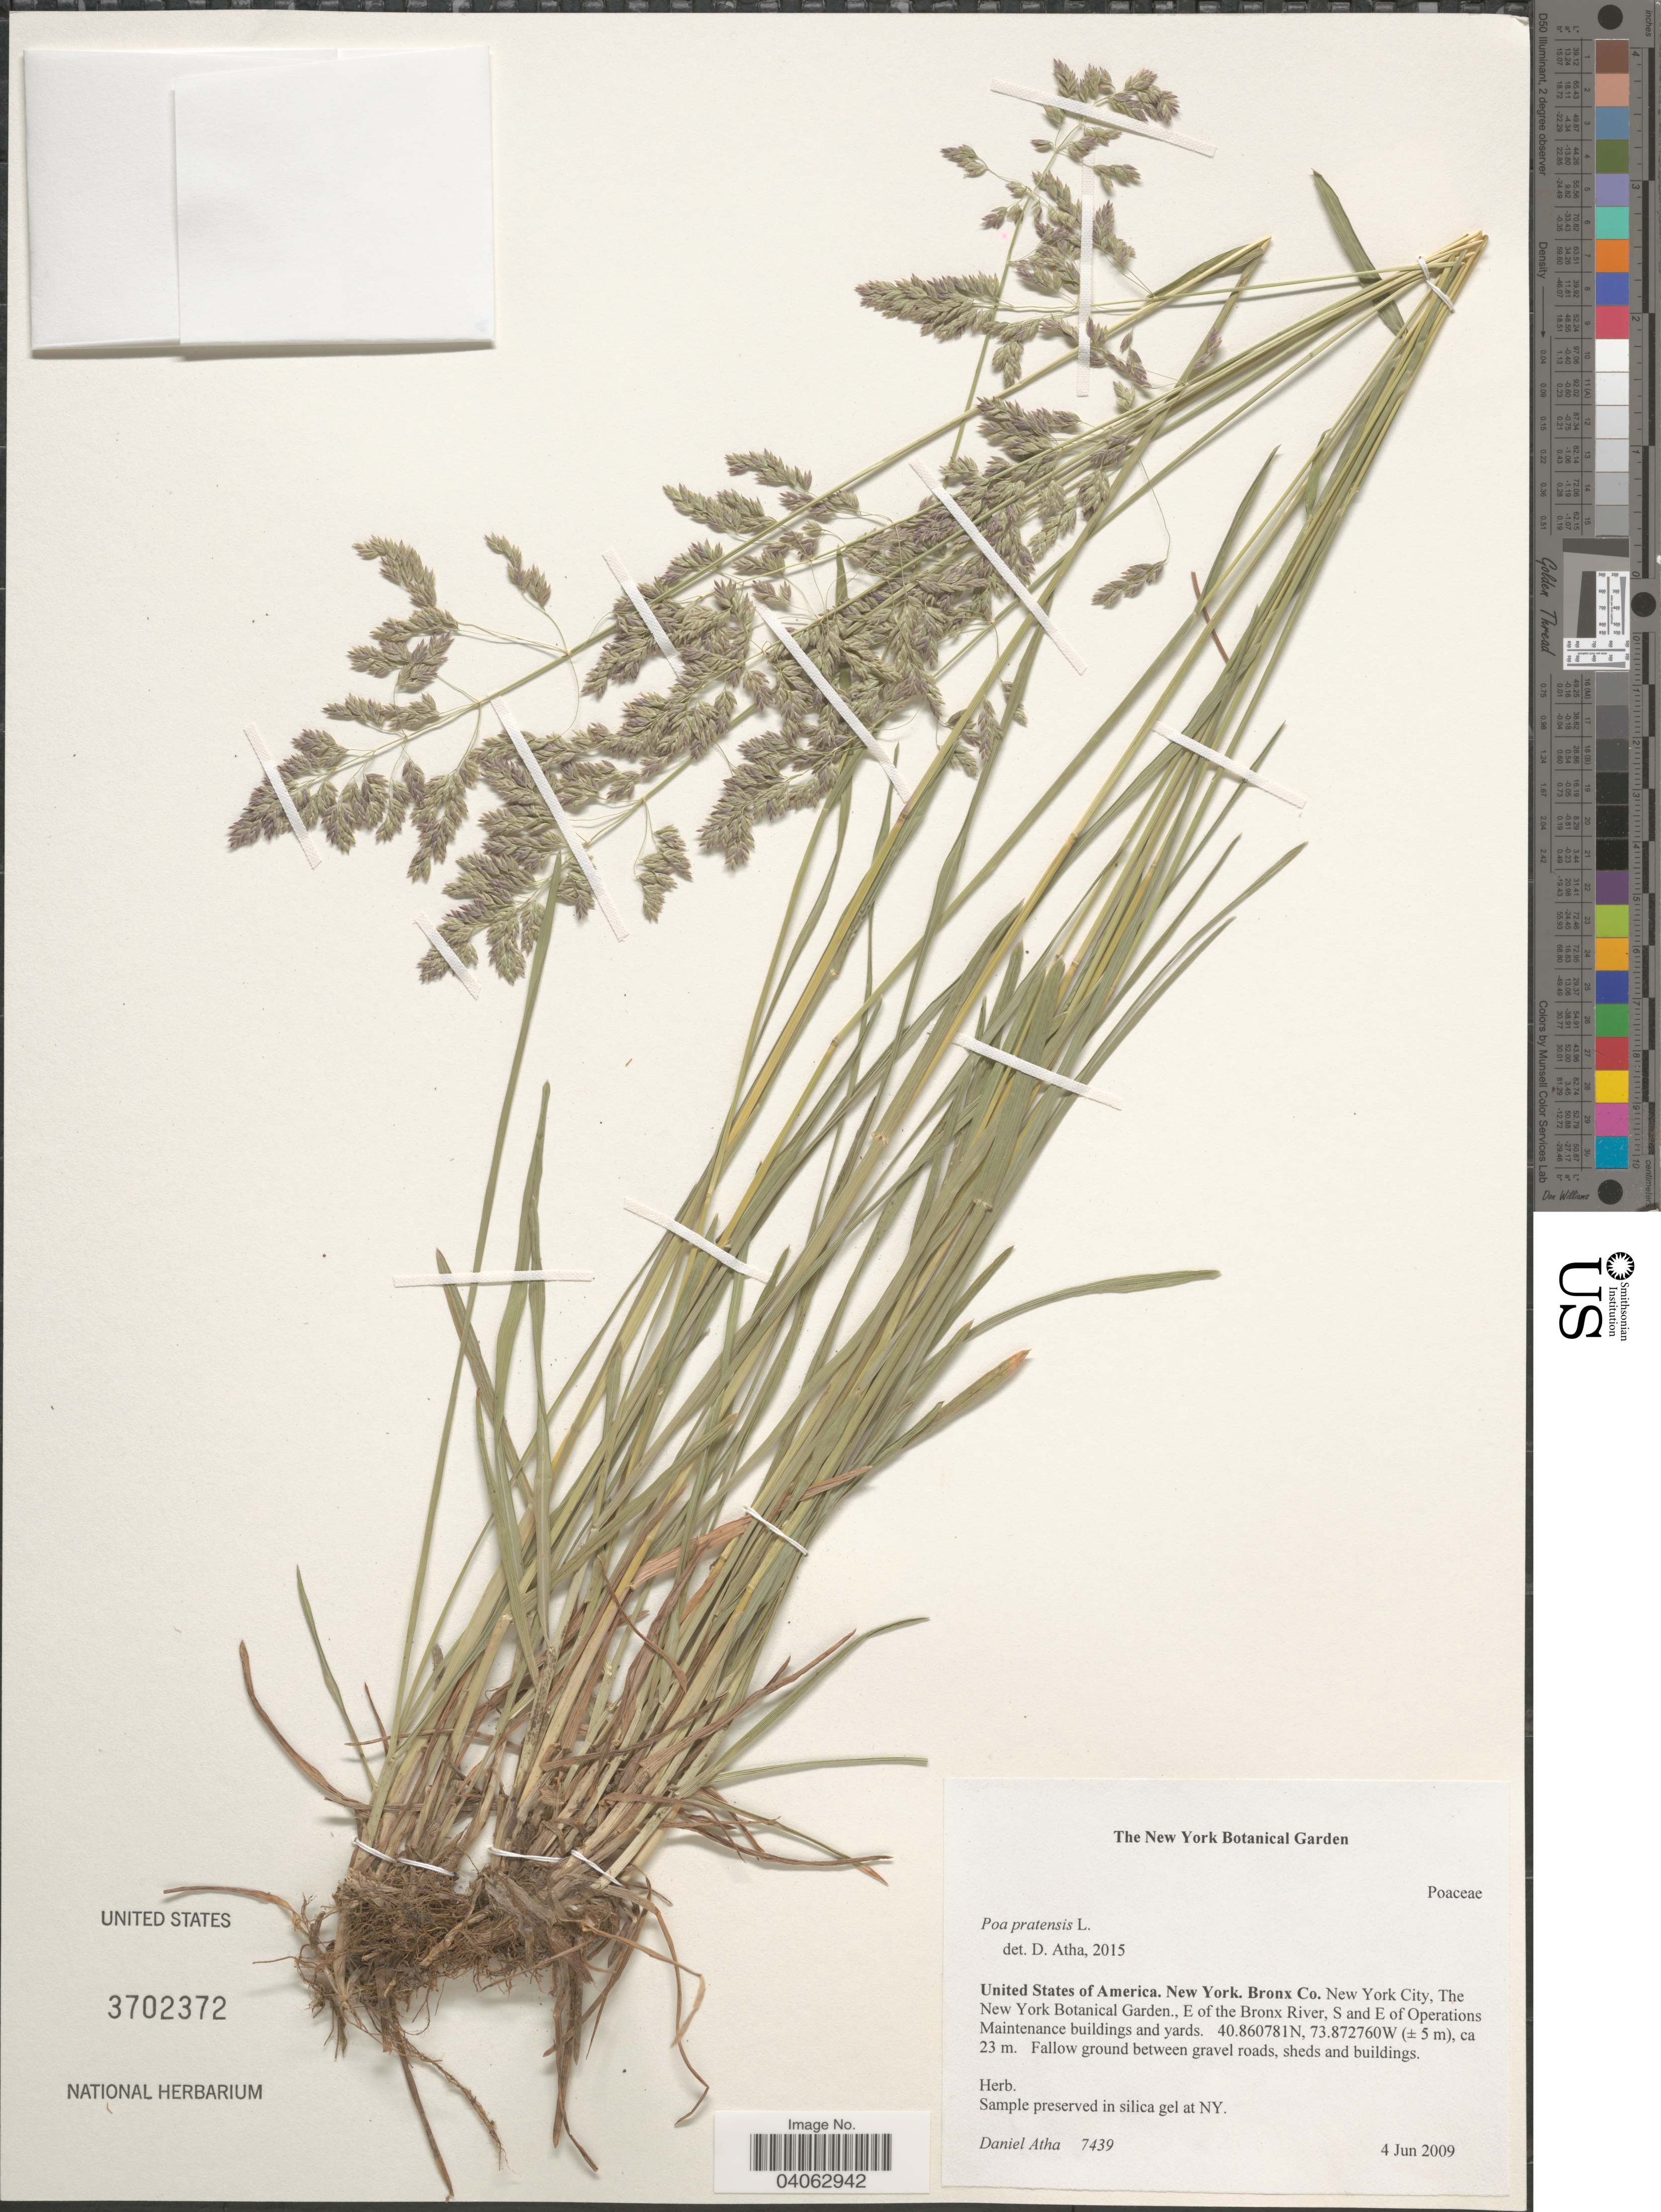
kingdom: Plantae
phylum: Tracheophyta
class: Liliopsida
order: Poales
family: Poaceae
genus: Poa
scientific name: Poa pratensis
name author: L.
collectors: D. Atha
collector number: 7439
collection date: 2009-06-04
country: United States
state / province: New York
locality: Bronx Co. New York City, The New York Botanical Garden., E of the Bronx River, S and E of Operations Maintenance buildings and yards.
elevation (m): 23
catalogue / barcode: US 3702372